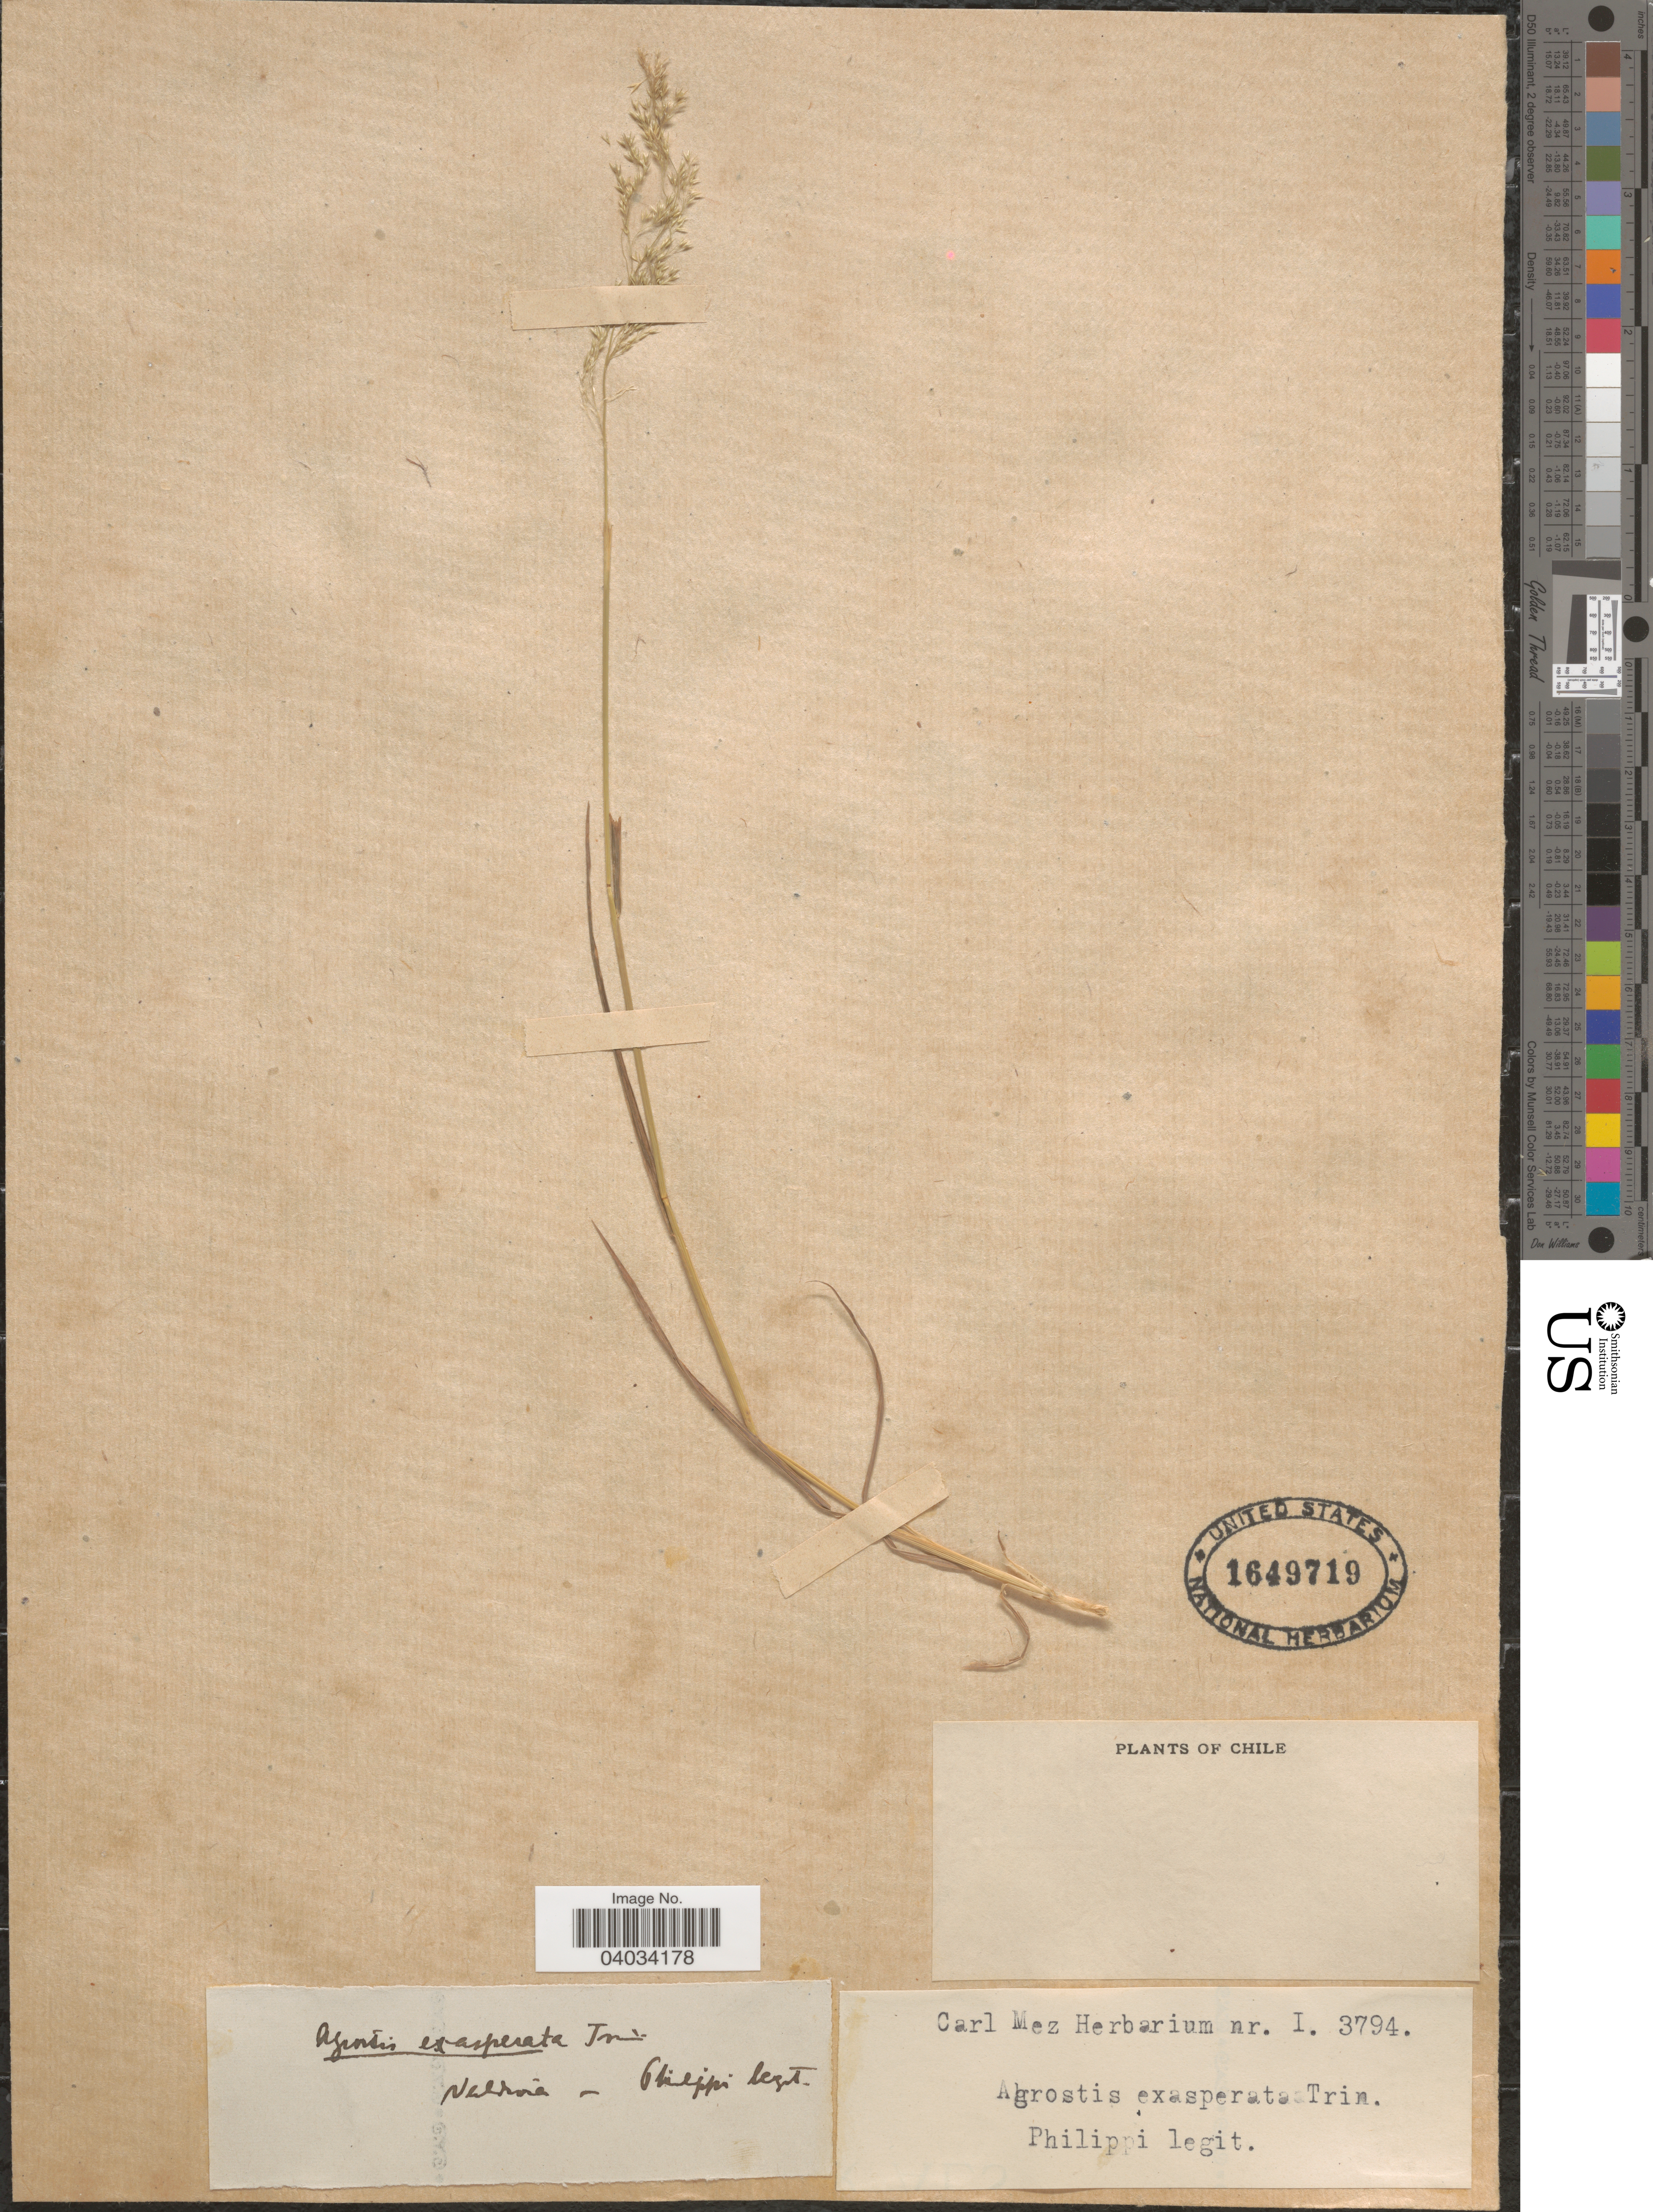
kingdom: Plantae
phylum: Tracheophyta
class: Liliopsida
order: Poales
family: Poaceae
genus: Polypogon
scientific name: Polypogon exasperatus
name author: (Trin.) Renvoize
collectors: -. Philippi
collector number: I. 3794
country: Chile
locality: Valdivia.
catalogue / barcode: US 1649719